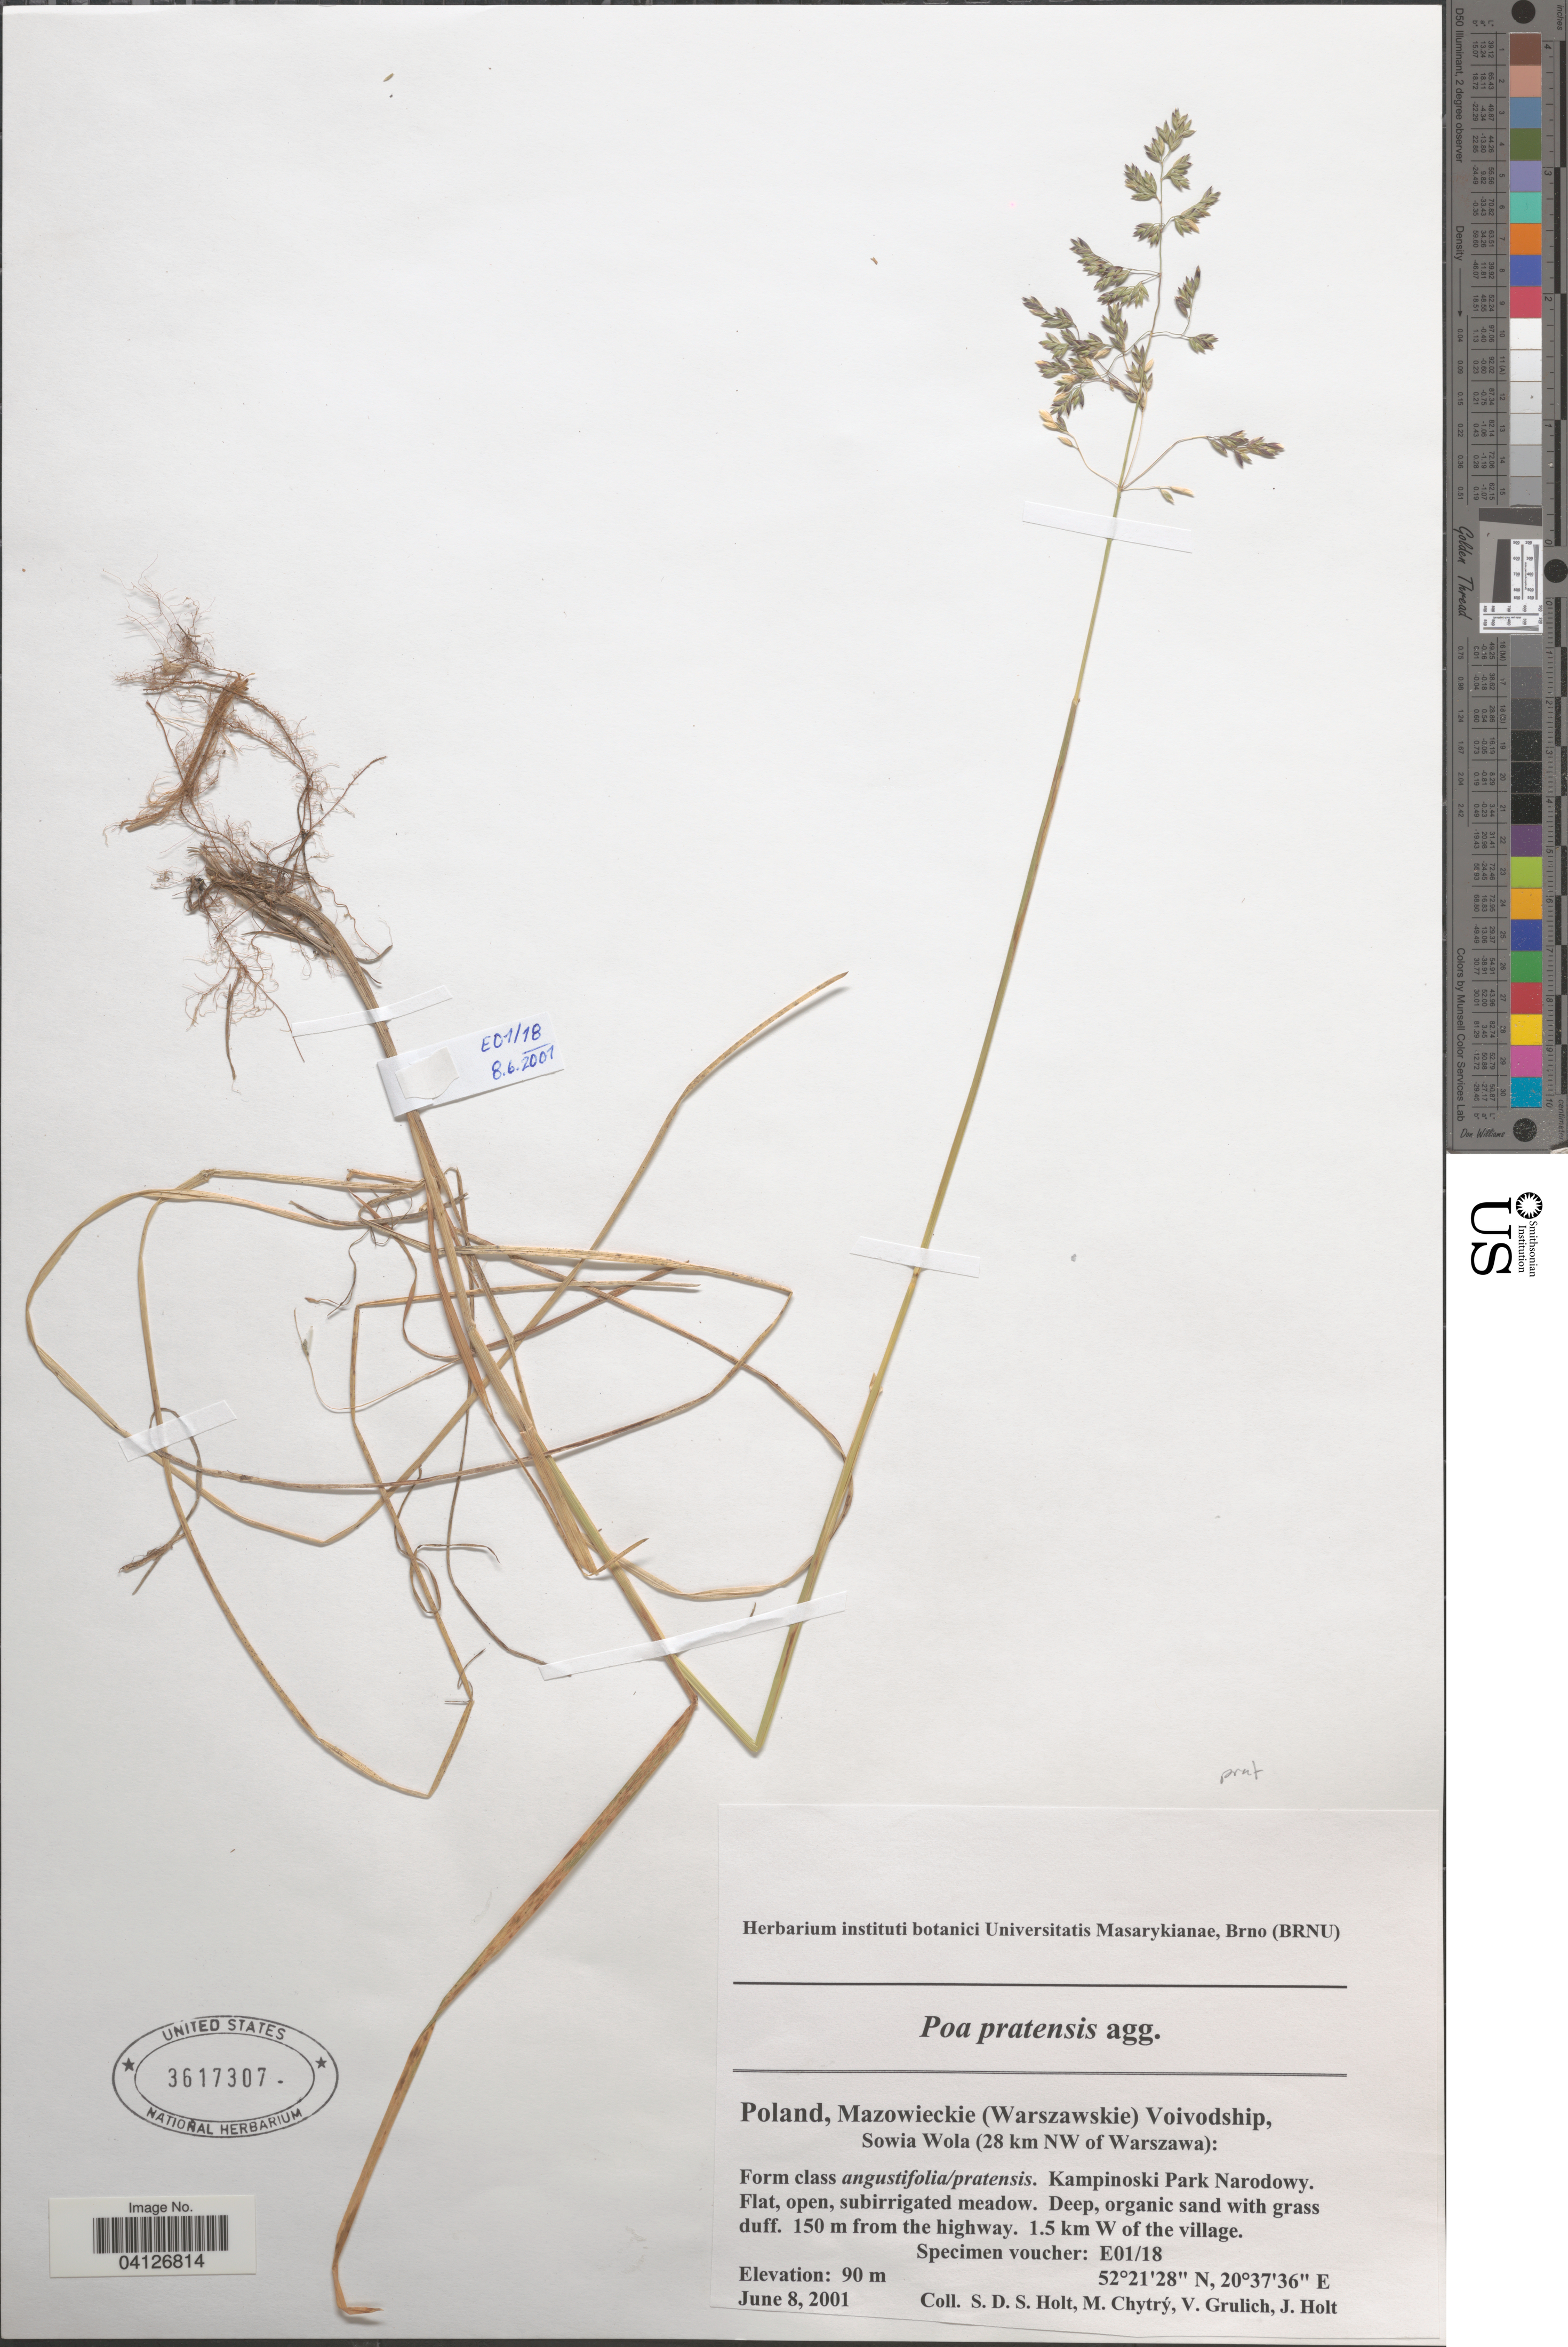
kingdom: Plantae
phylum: Tracheophyta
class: Liliopsida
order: Poales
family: Poaceae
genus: Poa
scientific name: Poa pratensis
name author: L.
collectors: S. Holt, M. Chytrý, V. Grulich & J. Holt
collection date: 2001-06-08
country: Poland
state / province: Mazowieckie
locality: (Warszawskie) Voivodship, Sowia Wola (28 km NW of Warszawa): Kampinoski Park Narodowy. 150 m from the highway. 1.5 km W of the village.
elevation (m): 90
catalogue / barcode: US 3617307